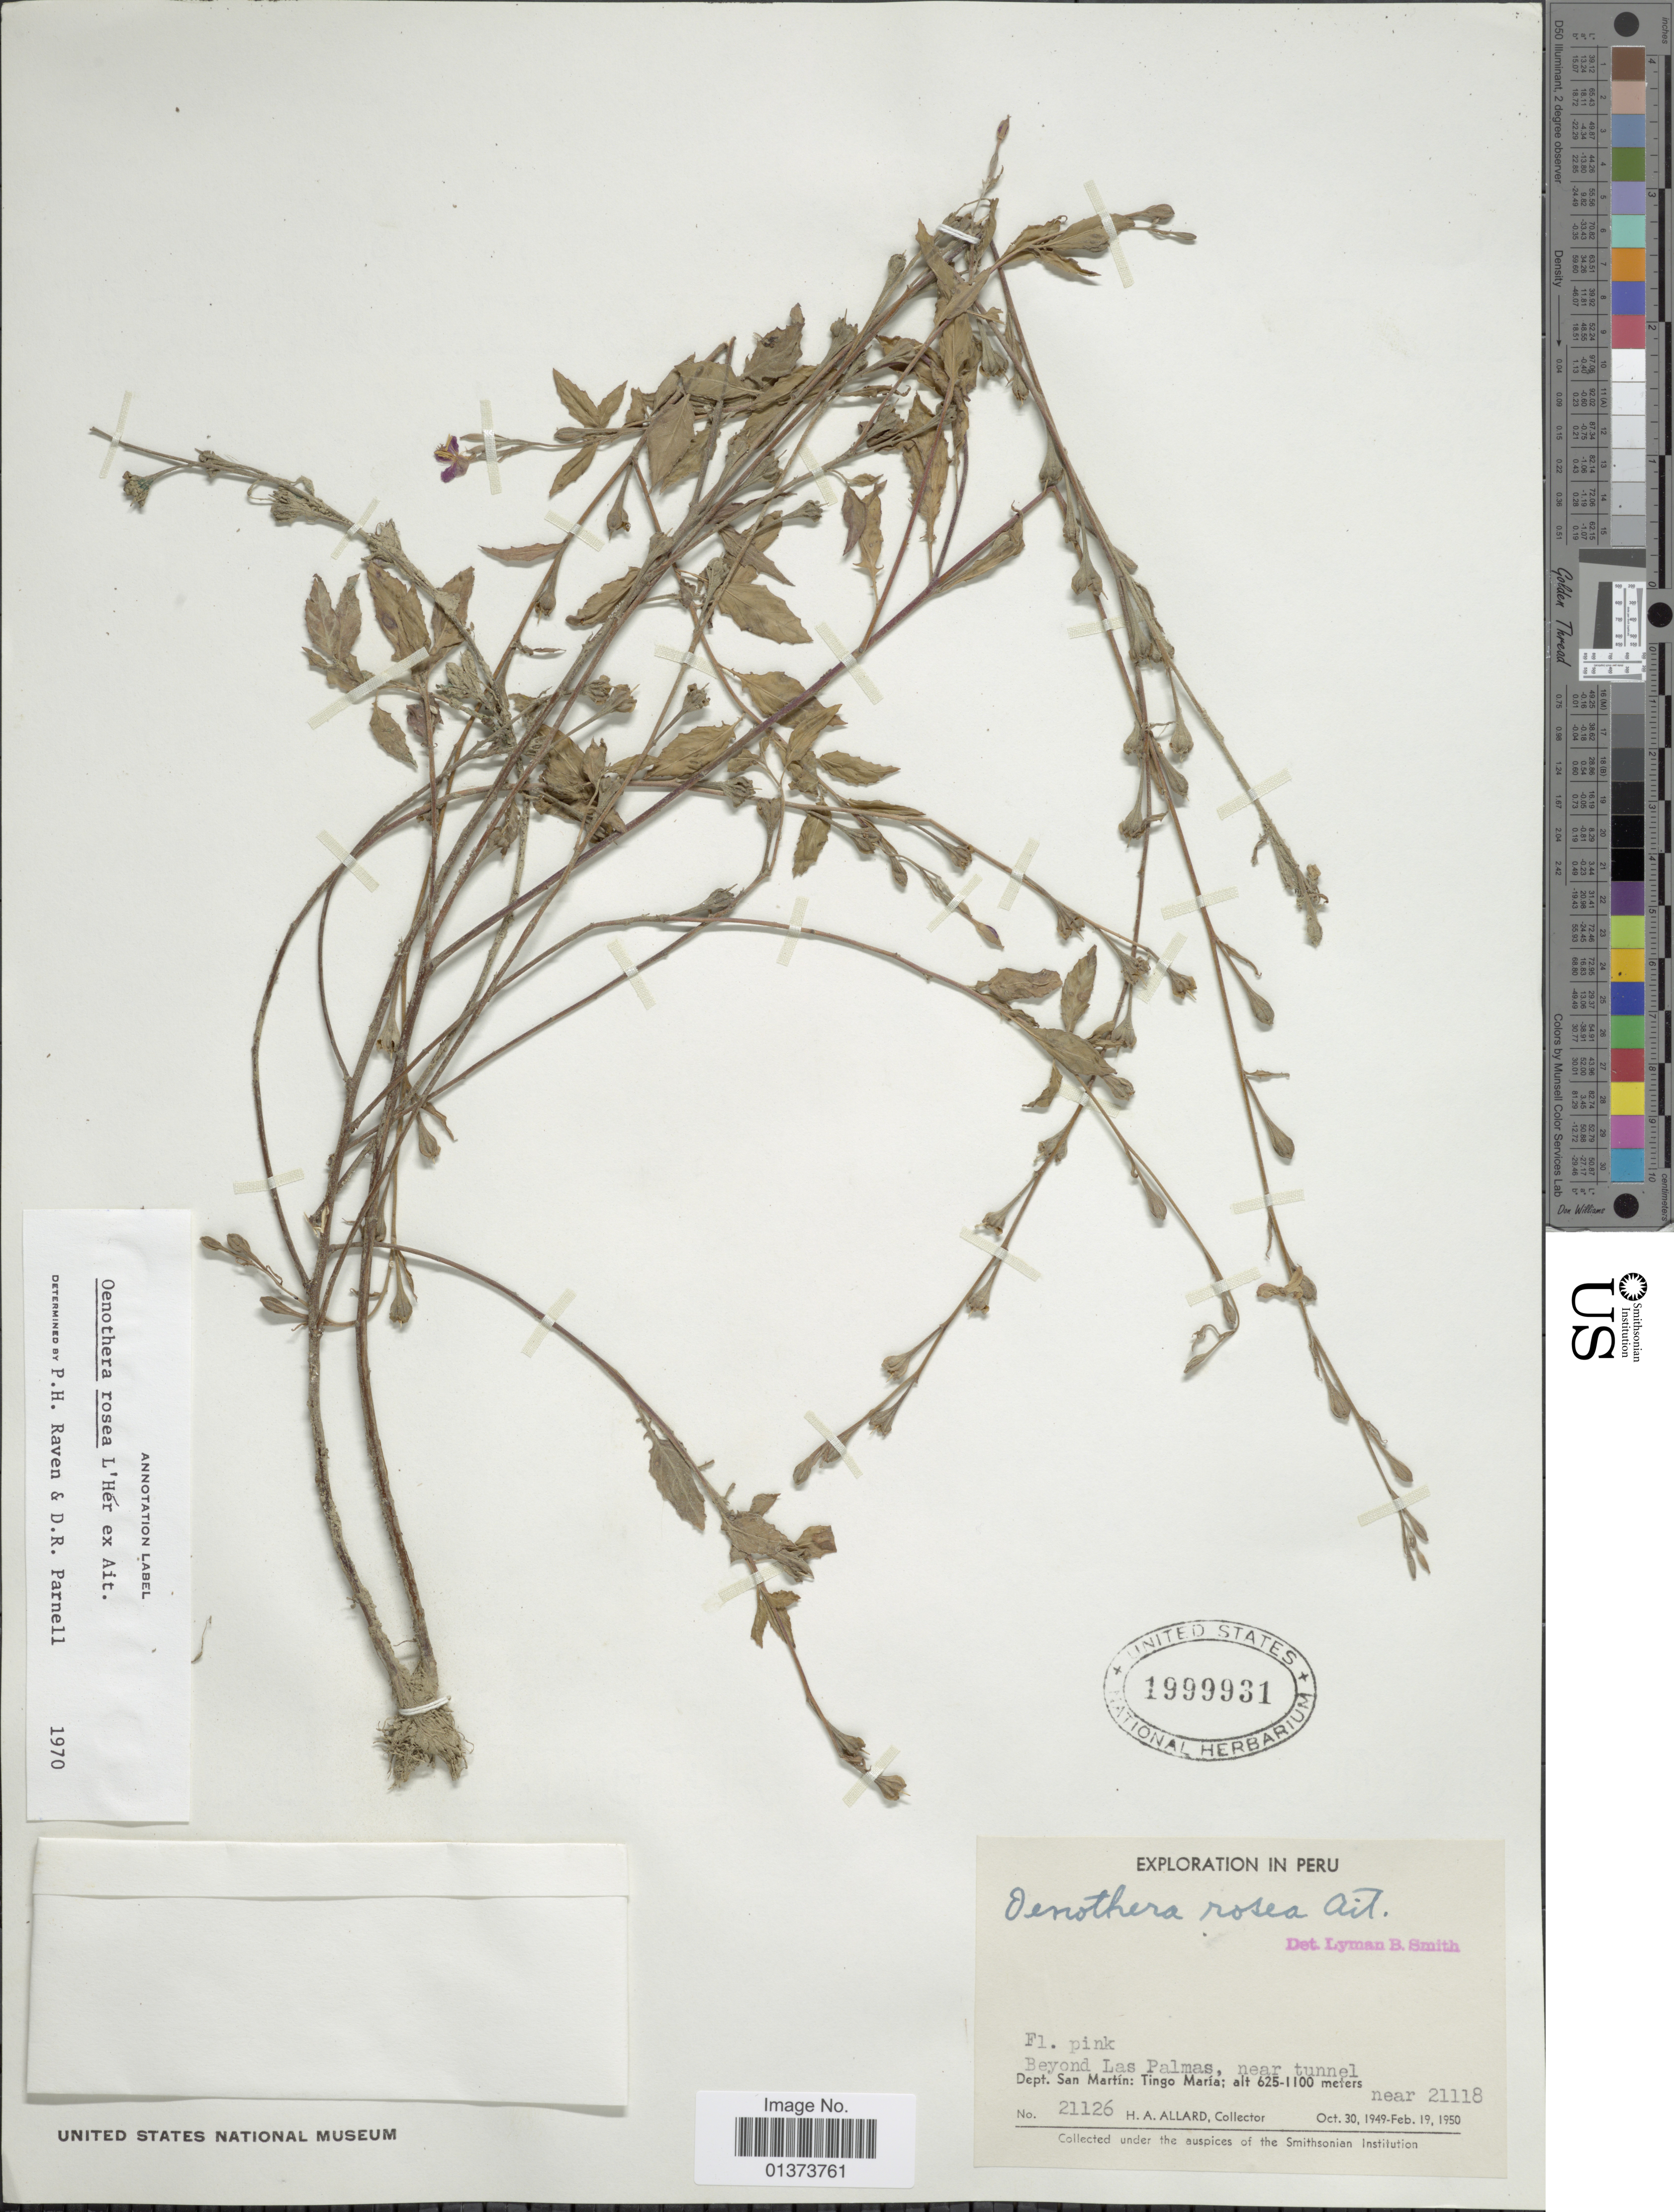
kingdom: Plantae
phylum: Tracheophyta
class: Magnoliopsida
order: Myrtales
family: Onagraceae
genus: Oenothera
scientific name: Oenothera rosea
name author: L'Hér. ex Aiton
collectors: H. A. Allard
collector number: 21126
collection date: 1949-10-30/1950-02-19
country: Peru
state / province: San Martín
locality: Beyond Las Palmas, near tunnel, Tingo María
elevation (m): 625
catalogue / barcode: US 1999931